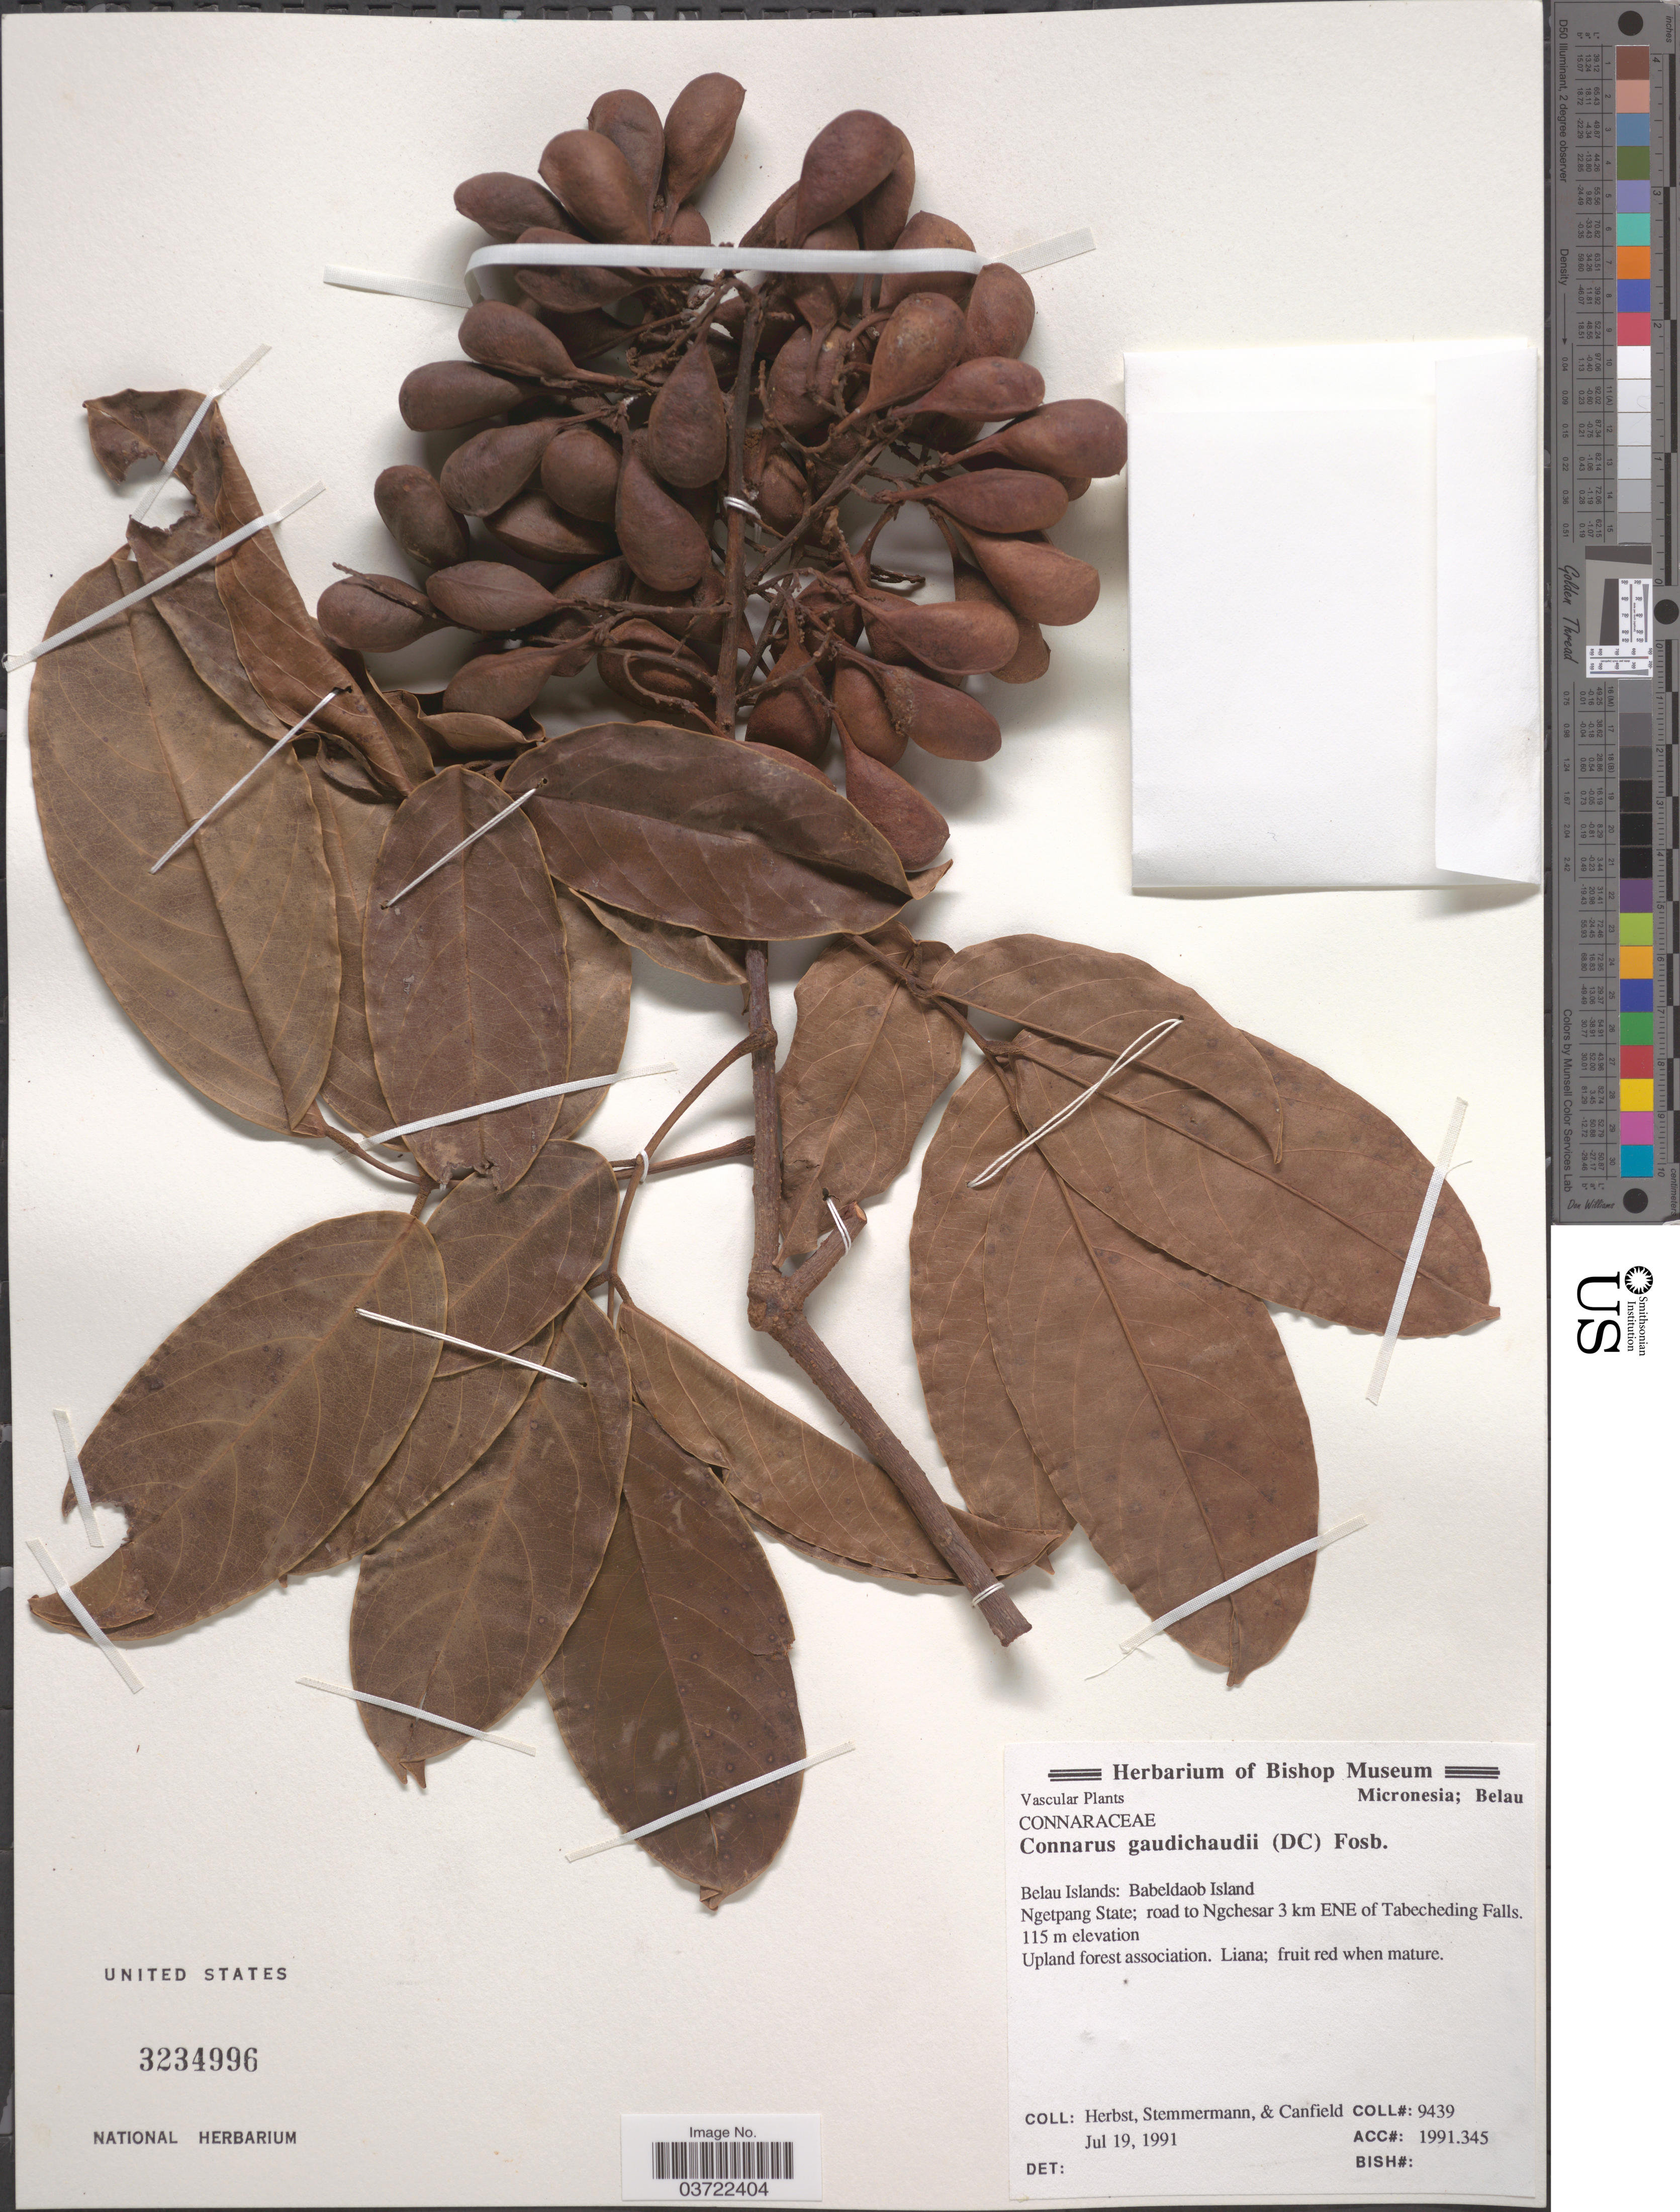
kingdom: Plantae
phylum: Tracheophyta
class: Magnoliopsida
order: Oxalidales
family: Connaraceae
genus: Connarus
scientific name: Connarus semidecandrus var. gaudichaudii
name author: (DC.) Fosberg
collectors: -. Herbst, -. Stemmermann & -. Canfield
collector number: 9439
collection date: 1991-07-19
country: Palau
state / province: Belau Outliers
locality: Belau Islands: Babeldaob Island. Ngetpang State; road to Ngchesar 3 km ENE of Tabecheding Falls.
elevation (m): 115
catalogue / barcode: US 3234996